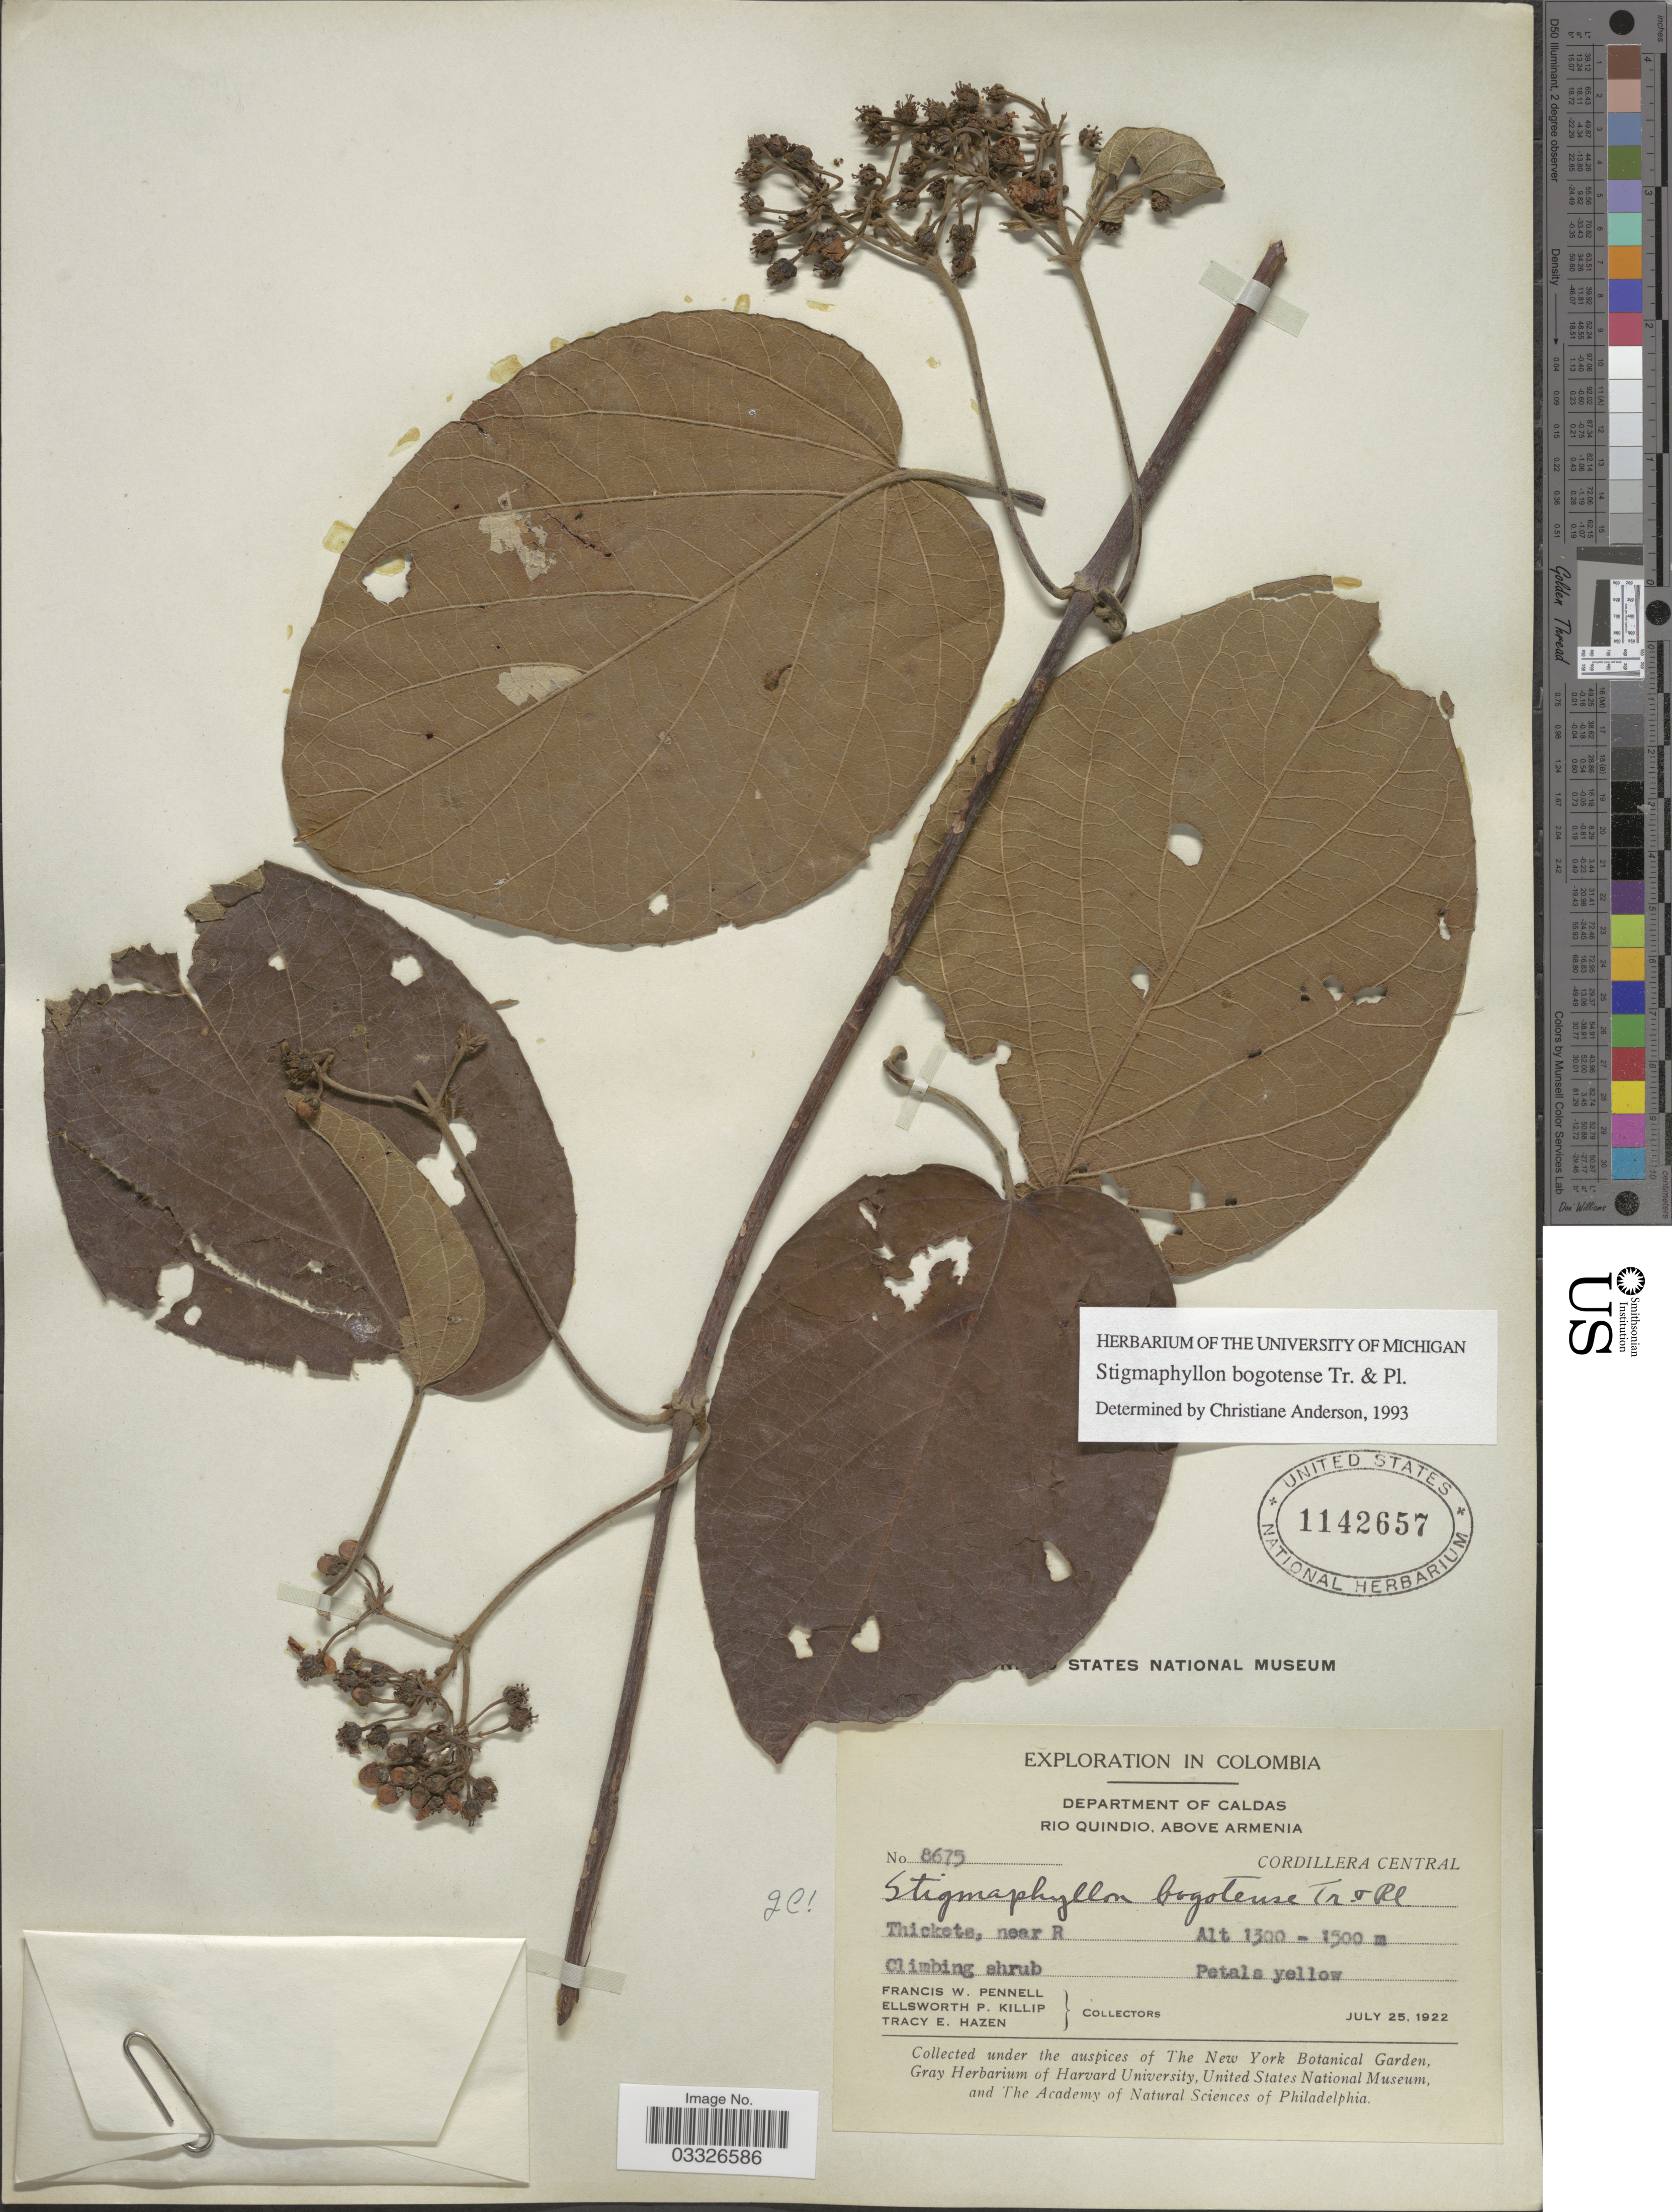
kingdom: Plantae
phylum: Tracheophyta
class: Magnoliopsida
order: Malpighiales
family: Malpighiaceae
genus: Stigmaphyllon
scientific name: Stigmaphyllon bogotense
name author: Triana & Planch.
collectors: F. W. Pennell, E. P. Killip & T. E. Hazen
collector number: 8675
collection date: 1922-07-25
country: Colombia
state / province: Caldas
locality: Department of Caldas. Rio Quindio, above Armenia. Cordillera Central. Thickets, near R.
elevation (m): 1300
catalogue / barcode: US 1142657